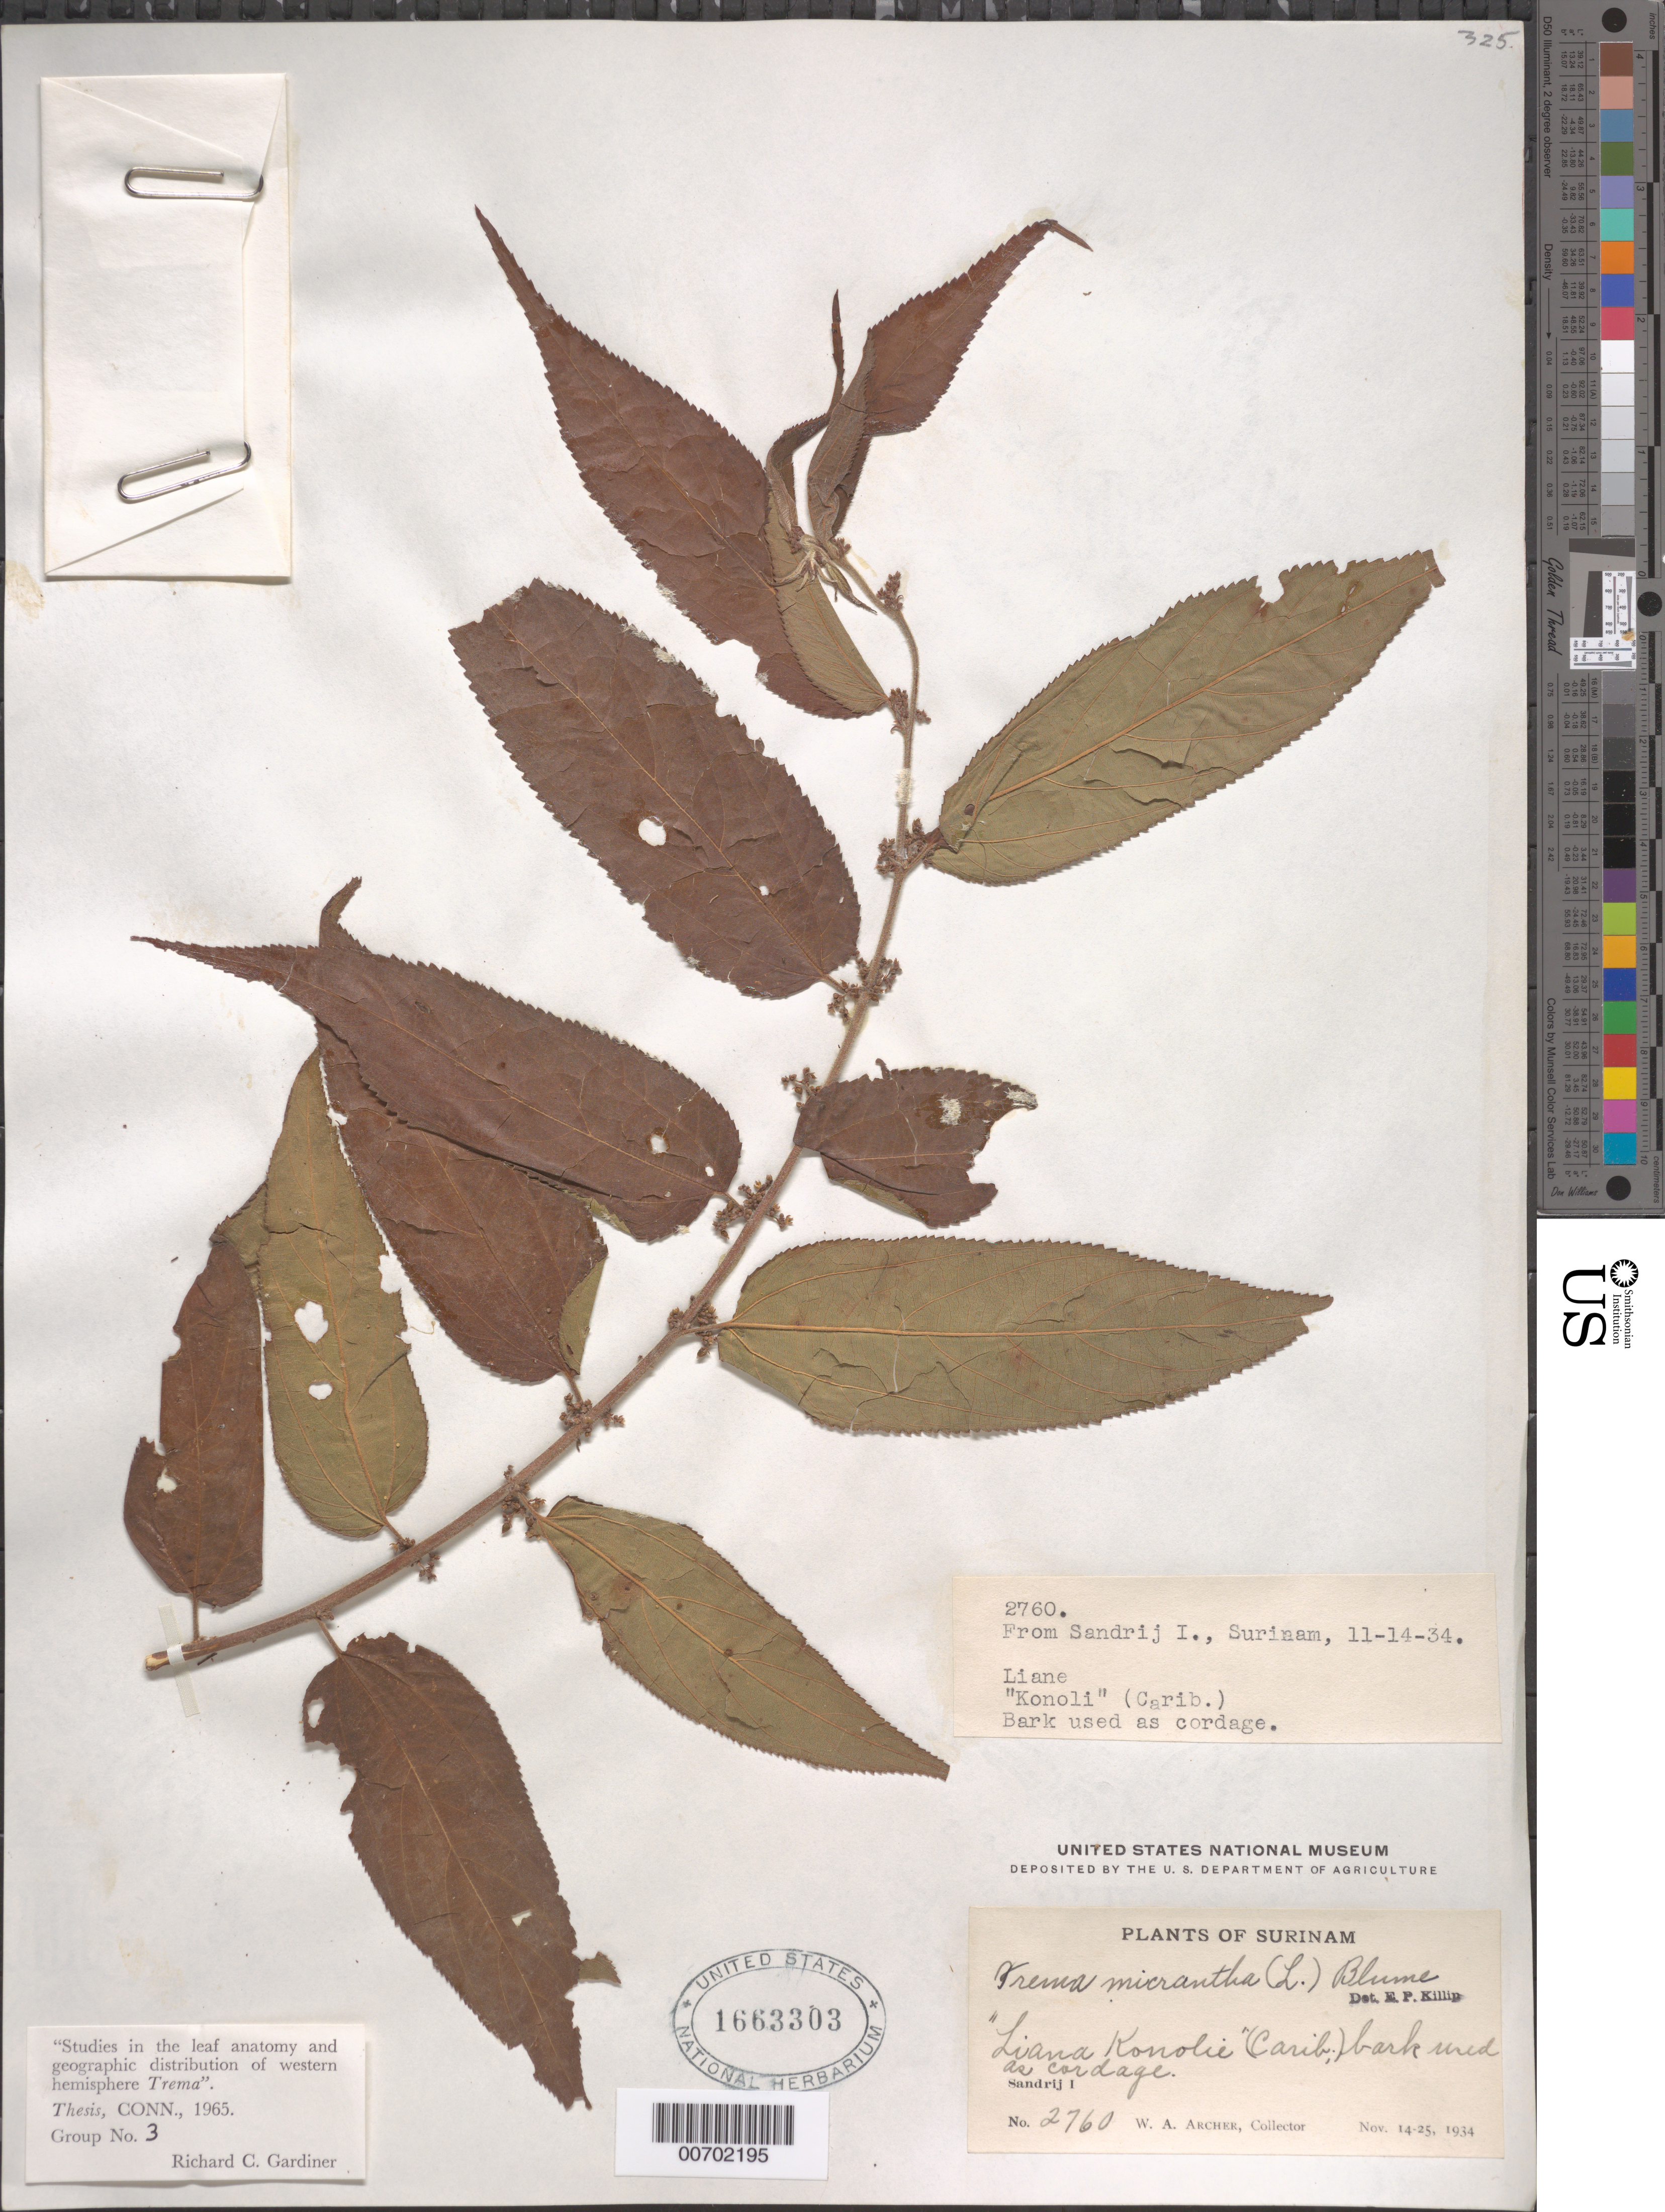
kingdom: Plantae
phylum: Tracheophyta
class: Magnoliopsida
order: Rosales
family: Cannabaceae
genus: Trema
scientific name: Trema micranthum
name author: (L.) Blume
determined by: Killip, Ellsworth P.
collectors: W. A. Archer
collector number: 2760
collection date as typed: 14-Nov-34 to 25-Nov-34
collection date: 1934-11-14/1934-11-25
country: Suriname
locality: Zanderij I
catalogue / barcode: US 1663303